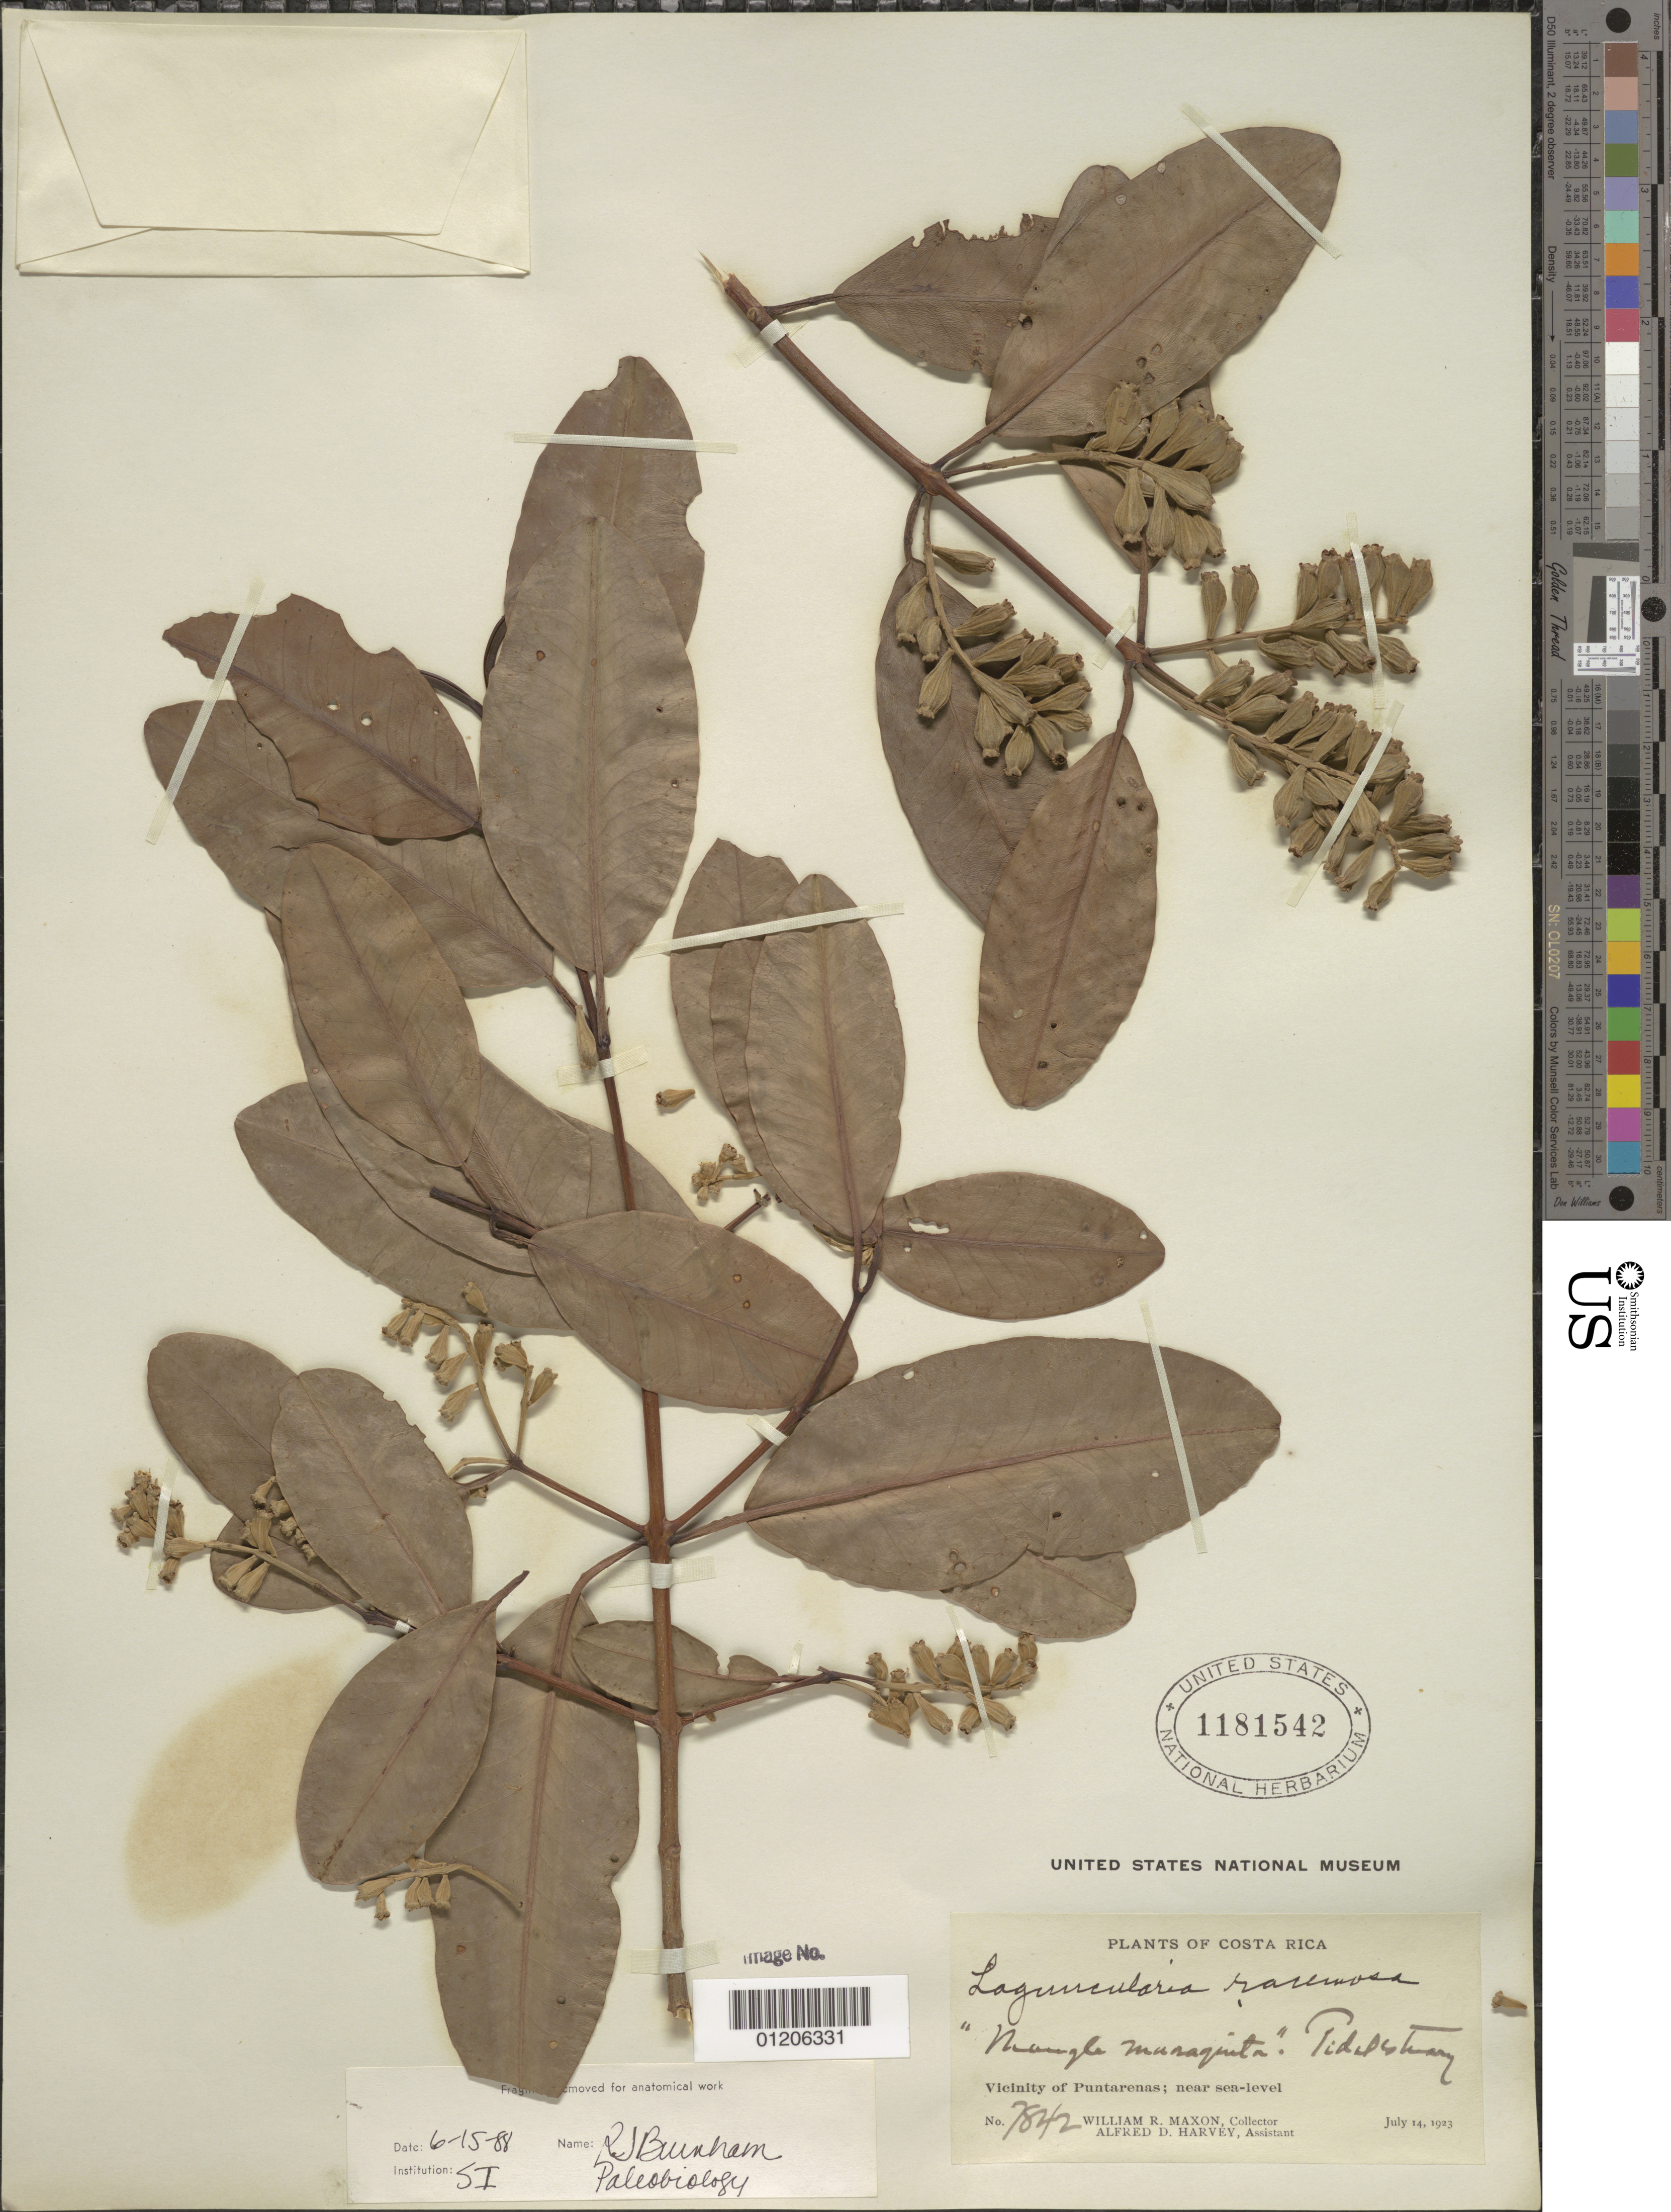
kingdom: Plantae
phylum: Tracheophyta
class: Magnoliopsida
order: Myrtales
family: Combretaceae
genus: Laguncularia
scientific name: Laguncularia racemosa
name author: (L.) C.F. Gaertn.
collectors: W. R. Maxon & A. D. Harvey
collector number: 7842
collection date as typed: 14 Jul 1923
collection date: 1923-07-14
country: Costa Rica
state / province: Puntarenas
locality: Puntarenas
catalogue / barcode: US 1181542